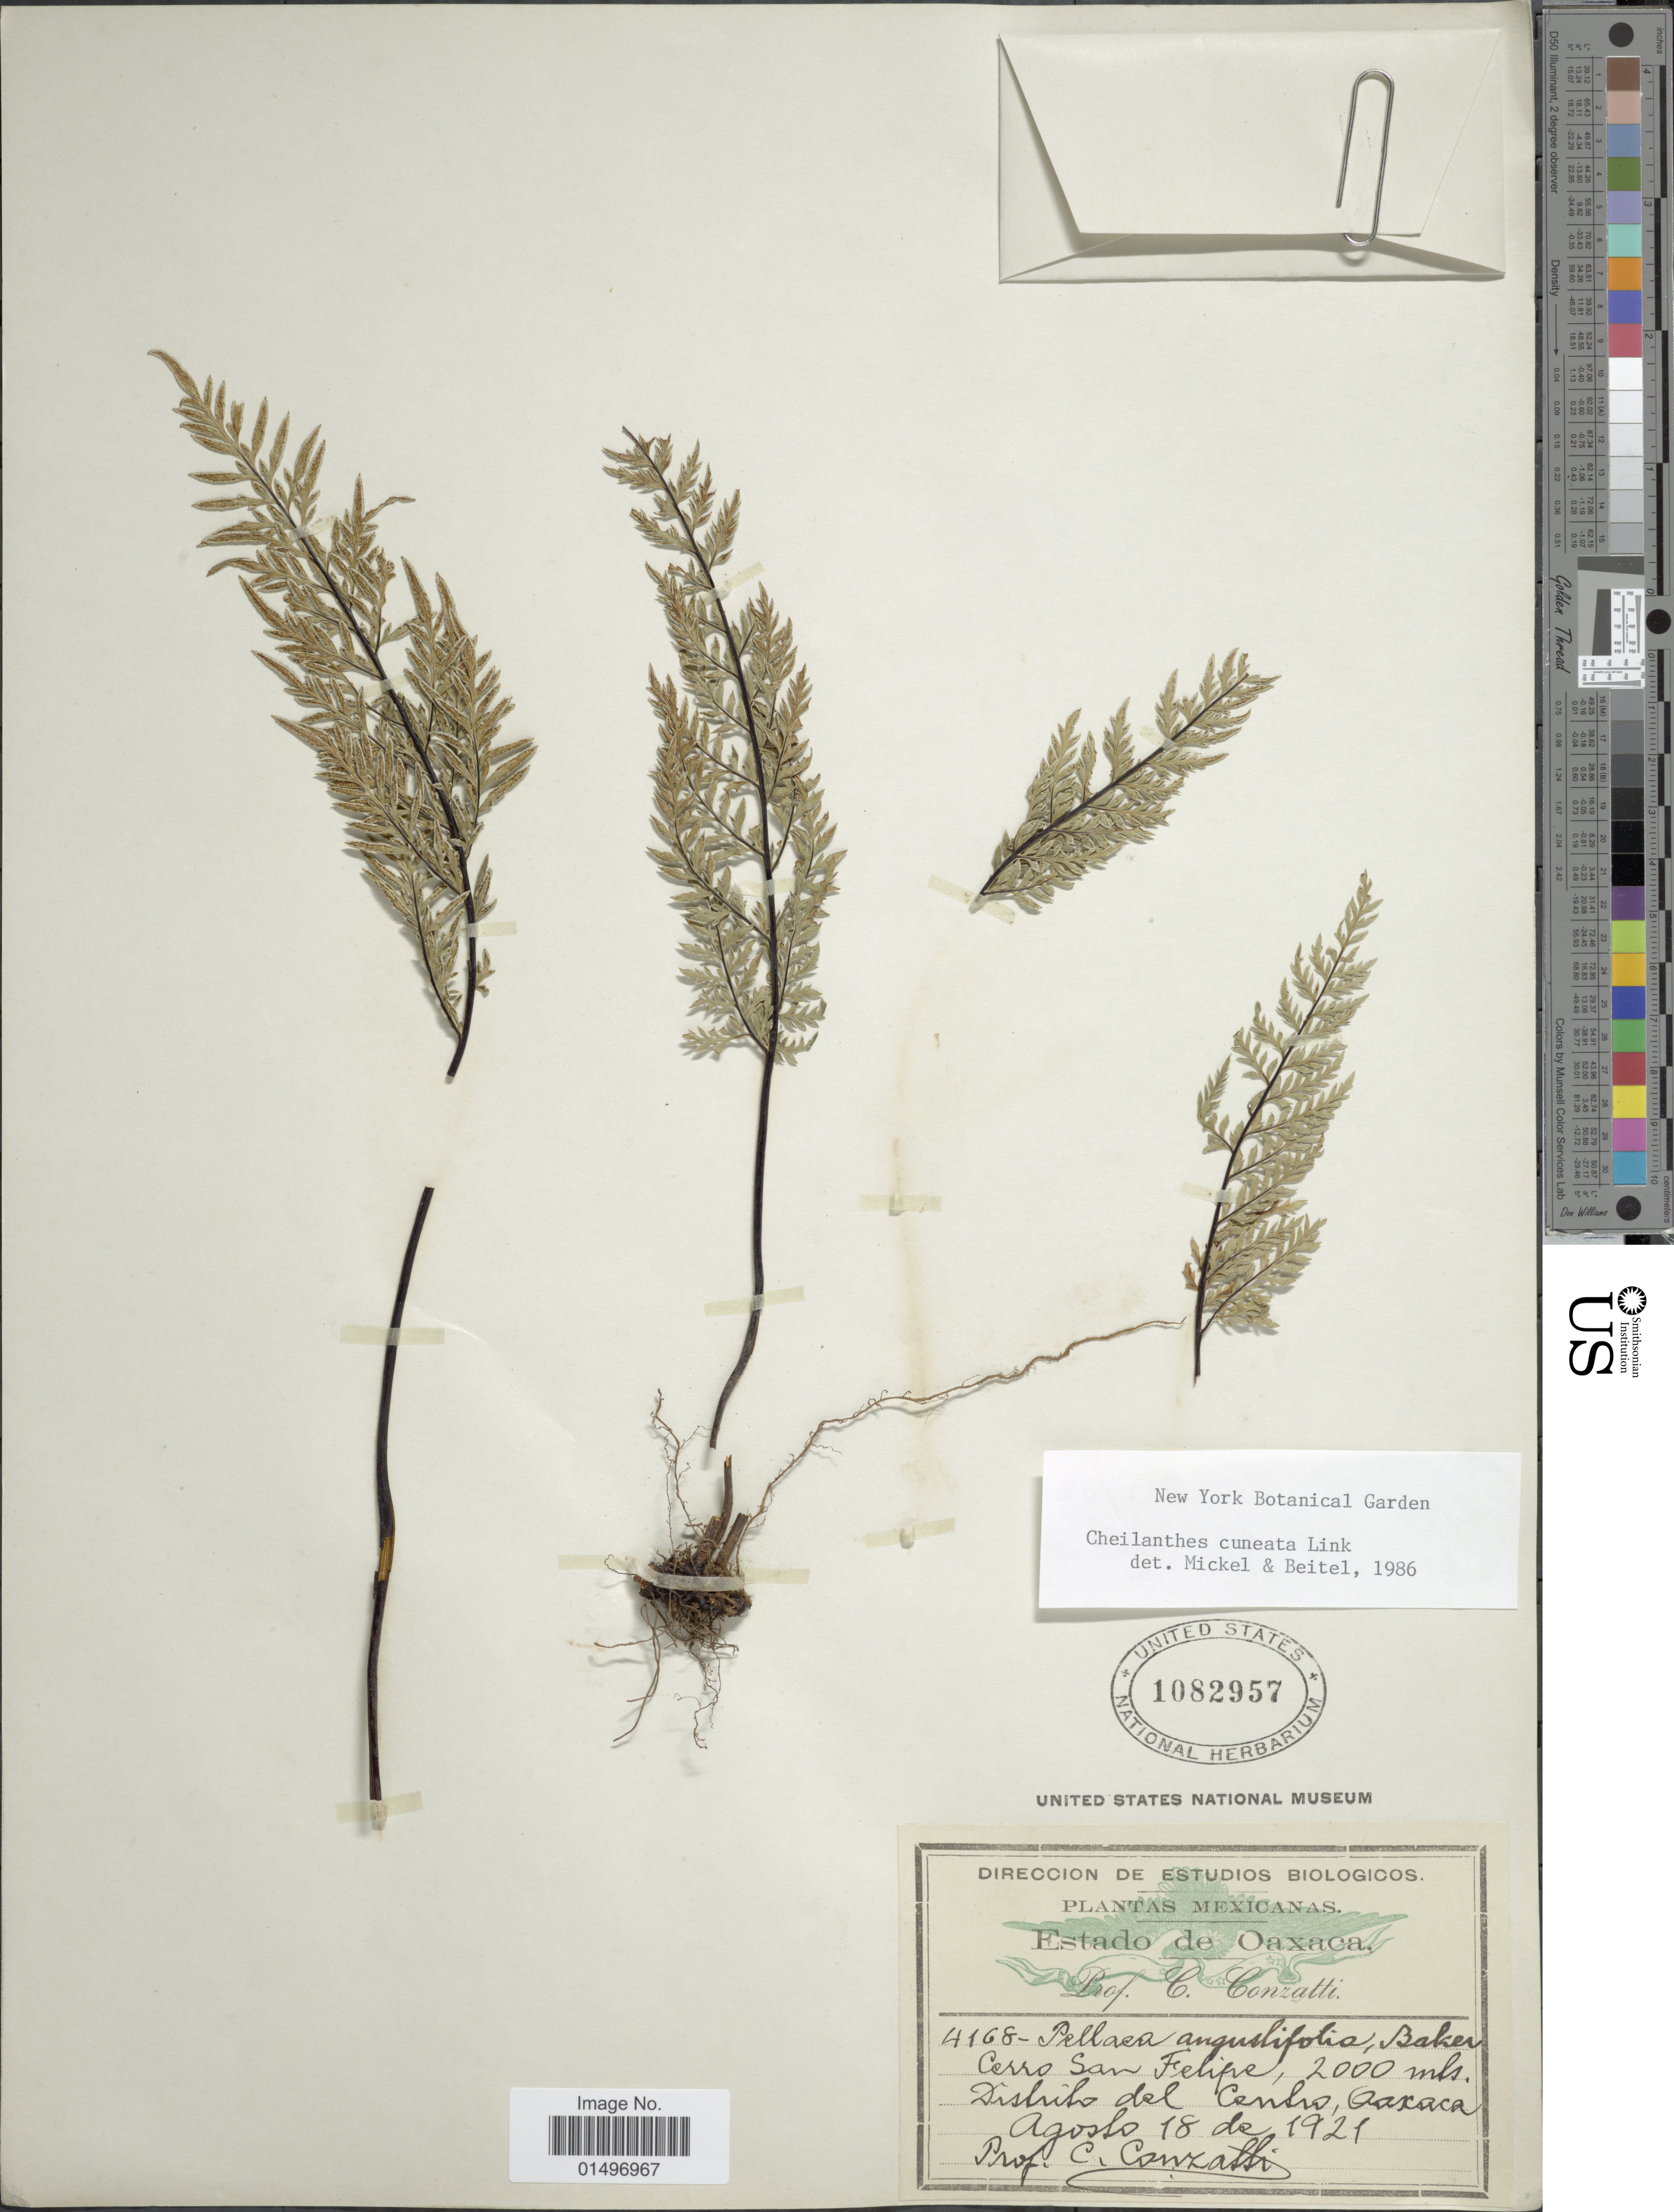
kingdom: Plantae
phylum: Tracheophyta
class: Polypodiopsida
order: Polypodiales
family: Pteridaceae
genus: Gaga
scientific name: Gaga cuneata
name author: (Kaulf. ex Link) Fay W. Li & Windham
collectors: C. Conzatti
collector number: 4168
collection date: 1921-08-18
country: Mexico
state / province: Oaxaca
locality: Mexicanas, Cerro Sam Felipe. Distrito del Cemtro.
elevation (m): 2000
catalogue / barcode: US 1082957